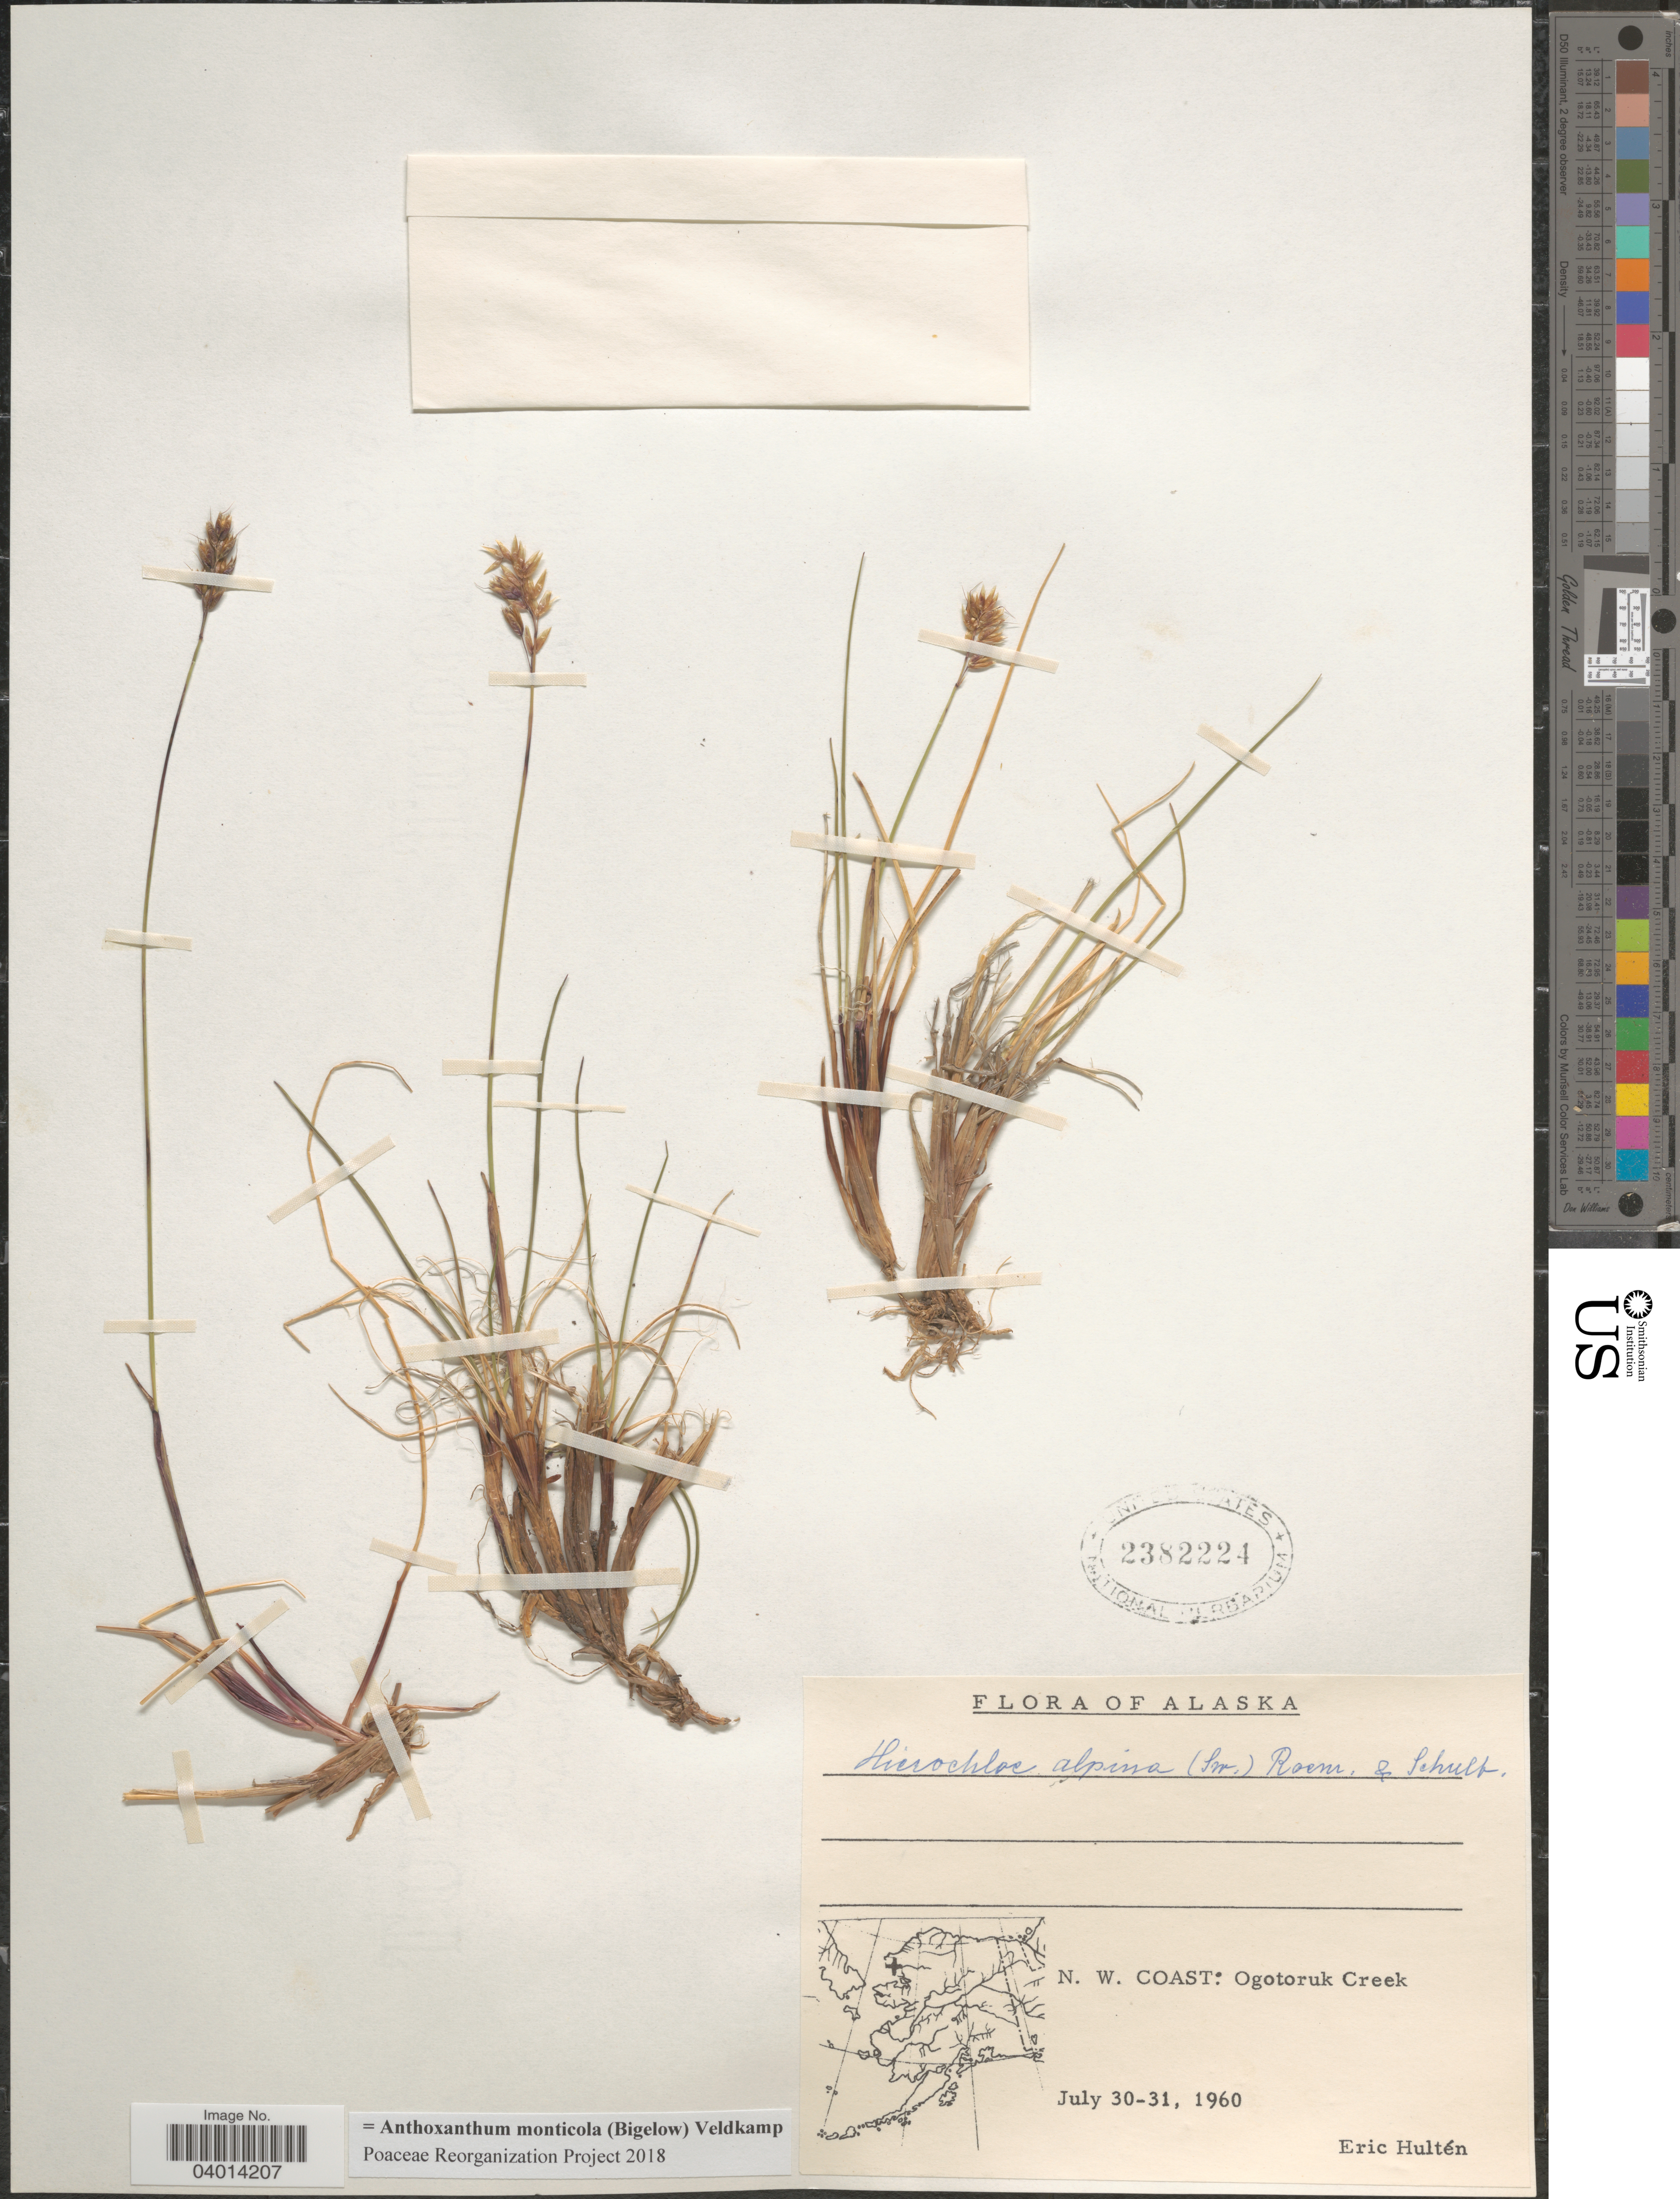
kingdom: Plantae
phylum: Tracheophyta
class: Liliopsida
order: Poales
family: Poaceae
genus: Anthoxanthum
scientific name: Anthoxanthum monticola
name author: (Bigelow) Veldkamp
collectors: E. G. Hultén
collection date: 1960-07-30/1960-07-31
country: United States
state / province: Alaska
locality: N. W. Coast: Ogotoruk Creek.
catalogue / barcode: US 2382224